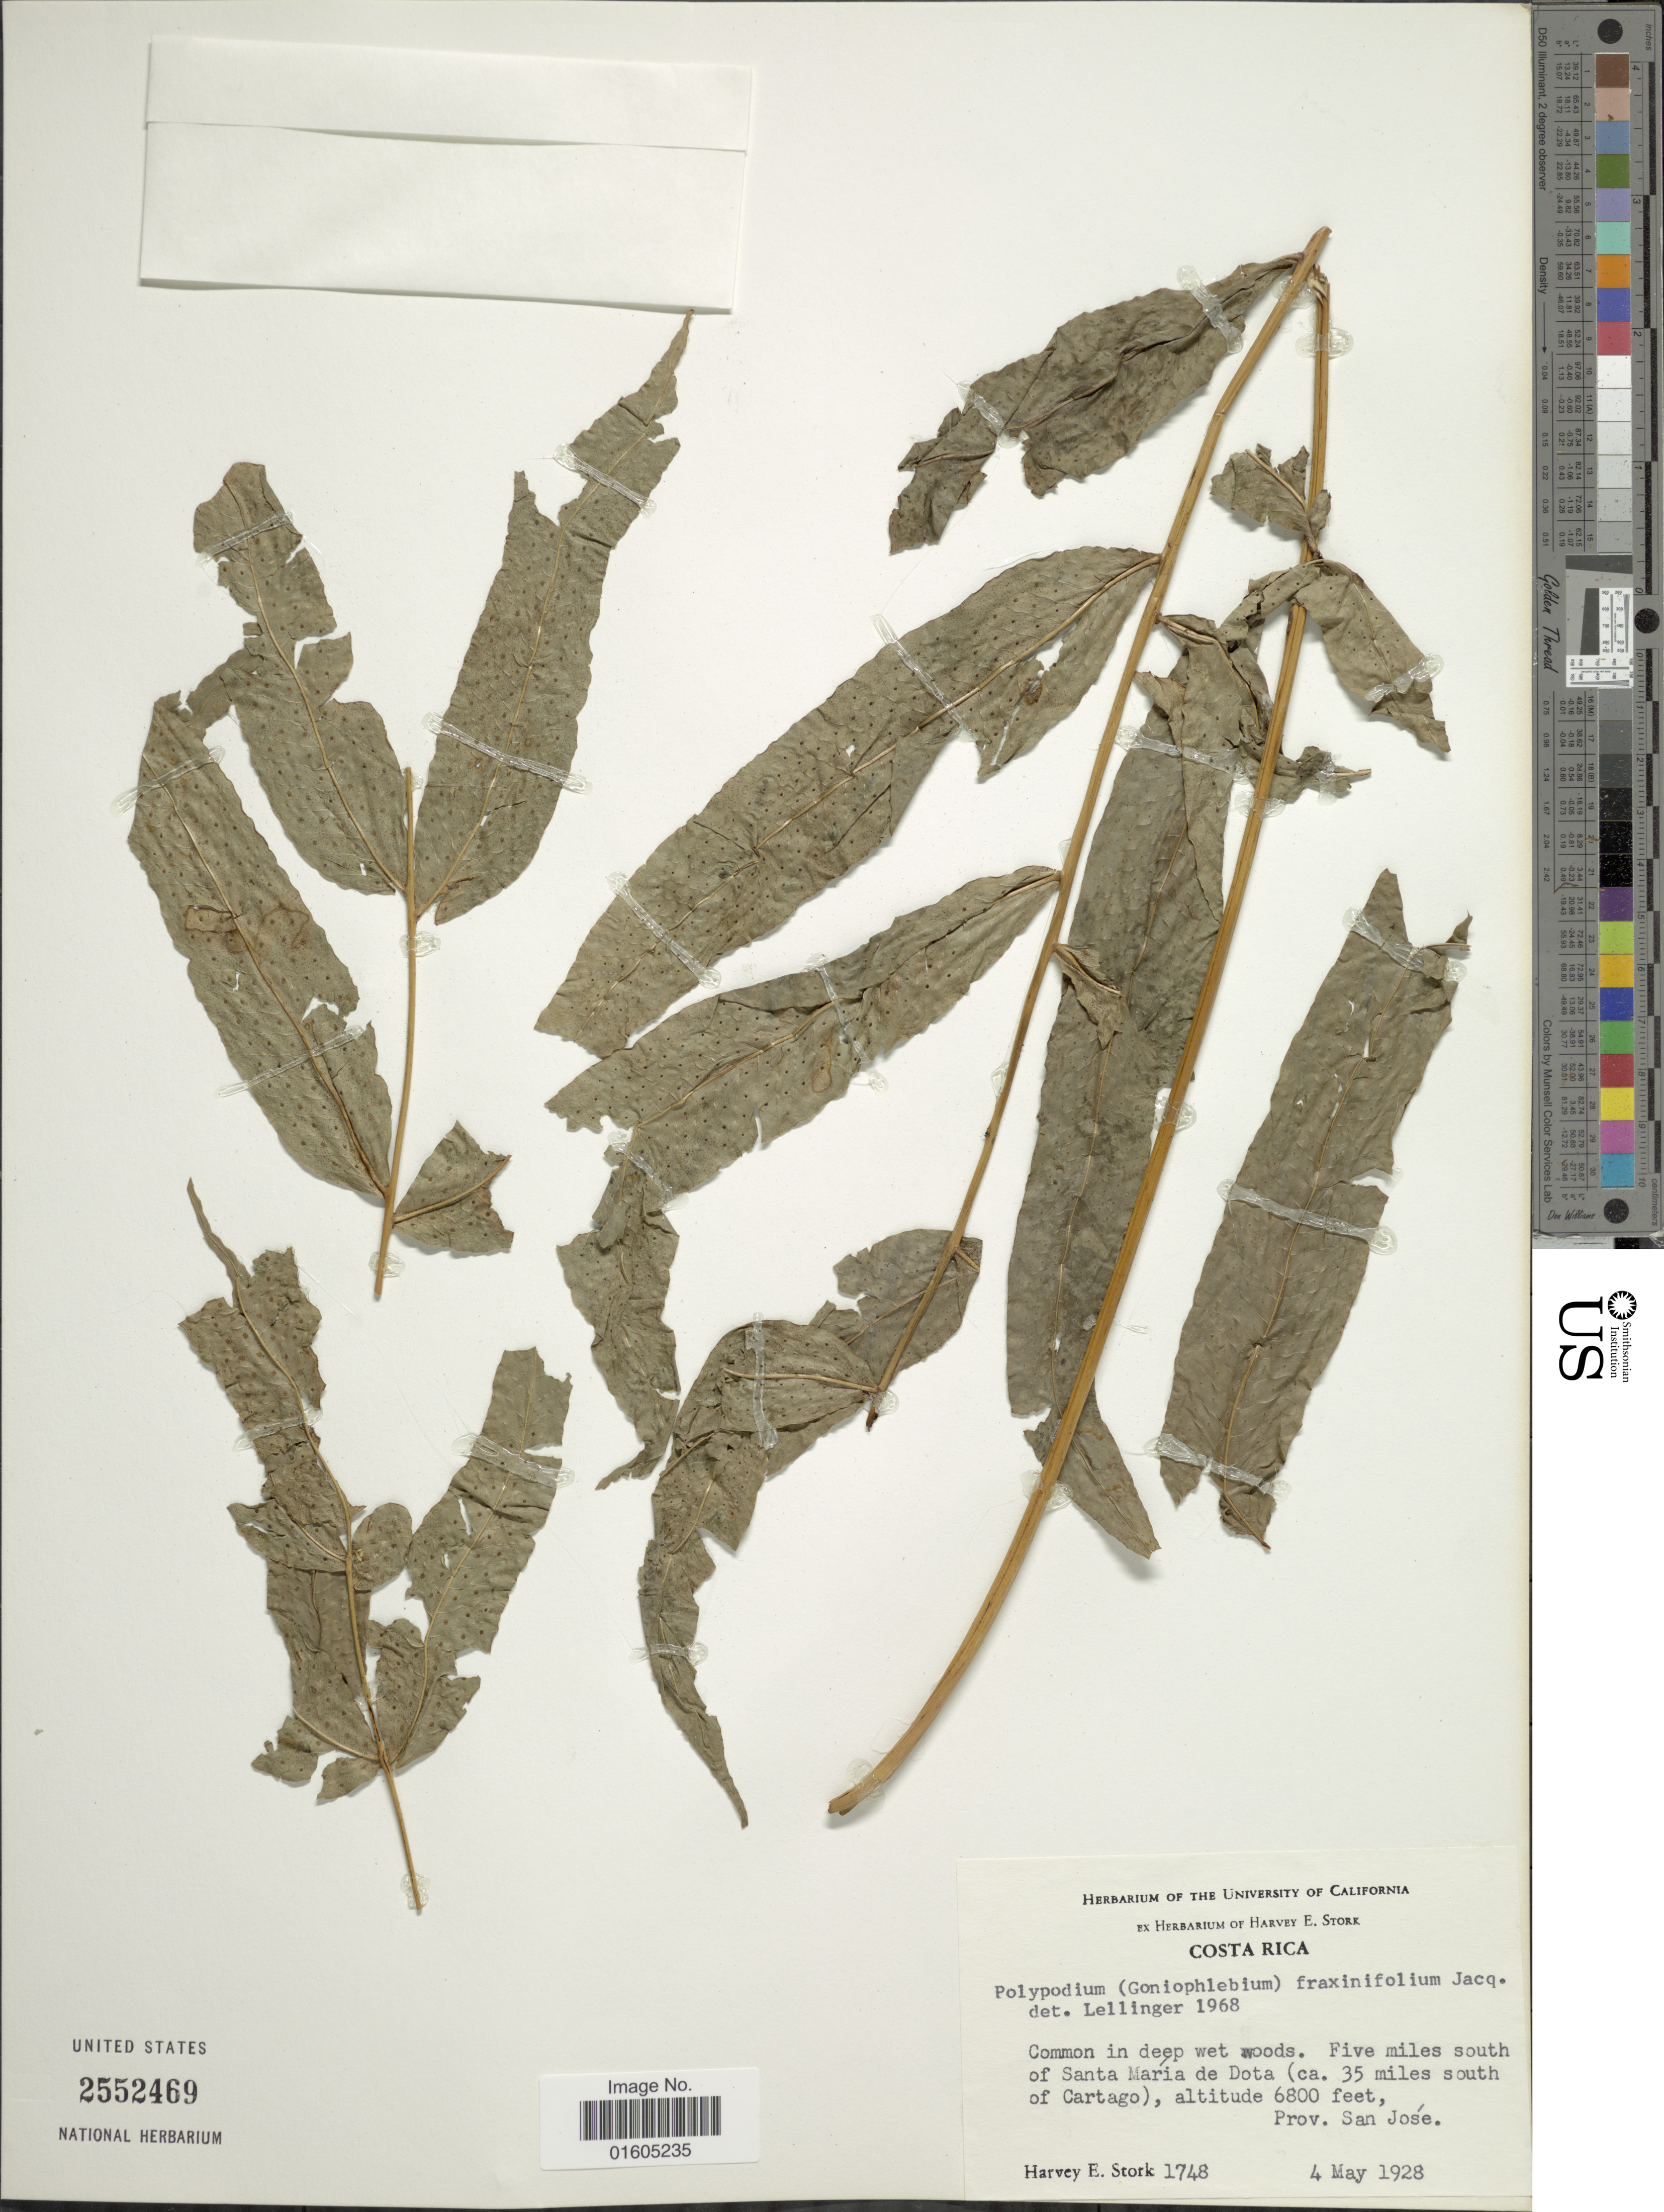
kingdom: Plantae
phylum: Tracheophyta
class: Polypodiopsida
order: Polypodiales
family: Polypodiaceae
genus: Serpocaulon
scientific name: Serpocaulon fraxinifolium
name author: (Jacq.) A.R. Sm.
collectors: H. E. Stork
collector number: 1748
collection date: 1928-05-04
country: Costa Rica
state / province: San José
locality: Costa Rica. Five miles south of Santa Maria de Dota ( ca. 35 miles south of Cartago)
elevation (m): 2073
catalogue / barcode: US 2552469